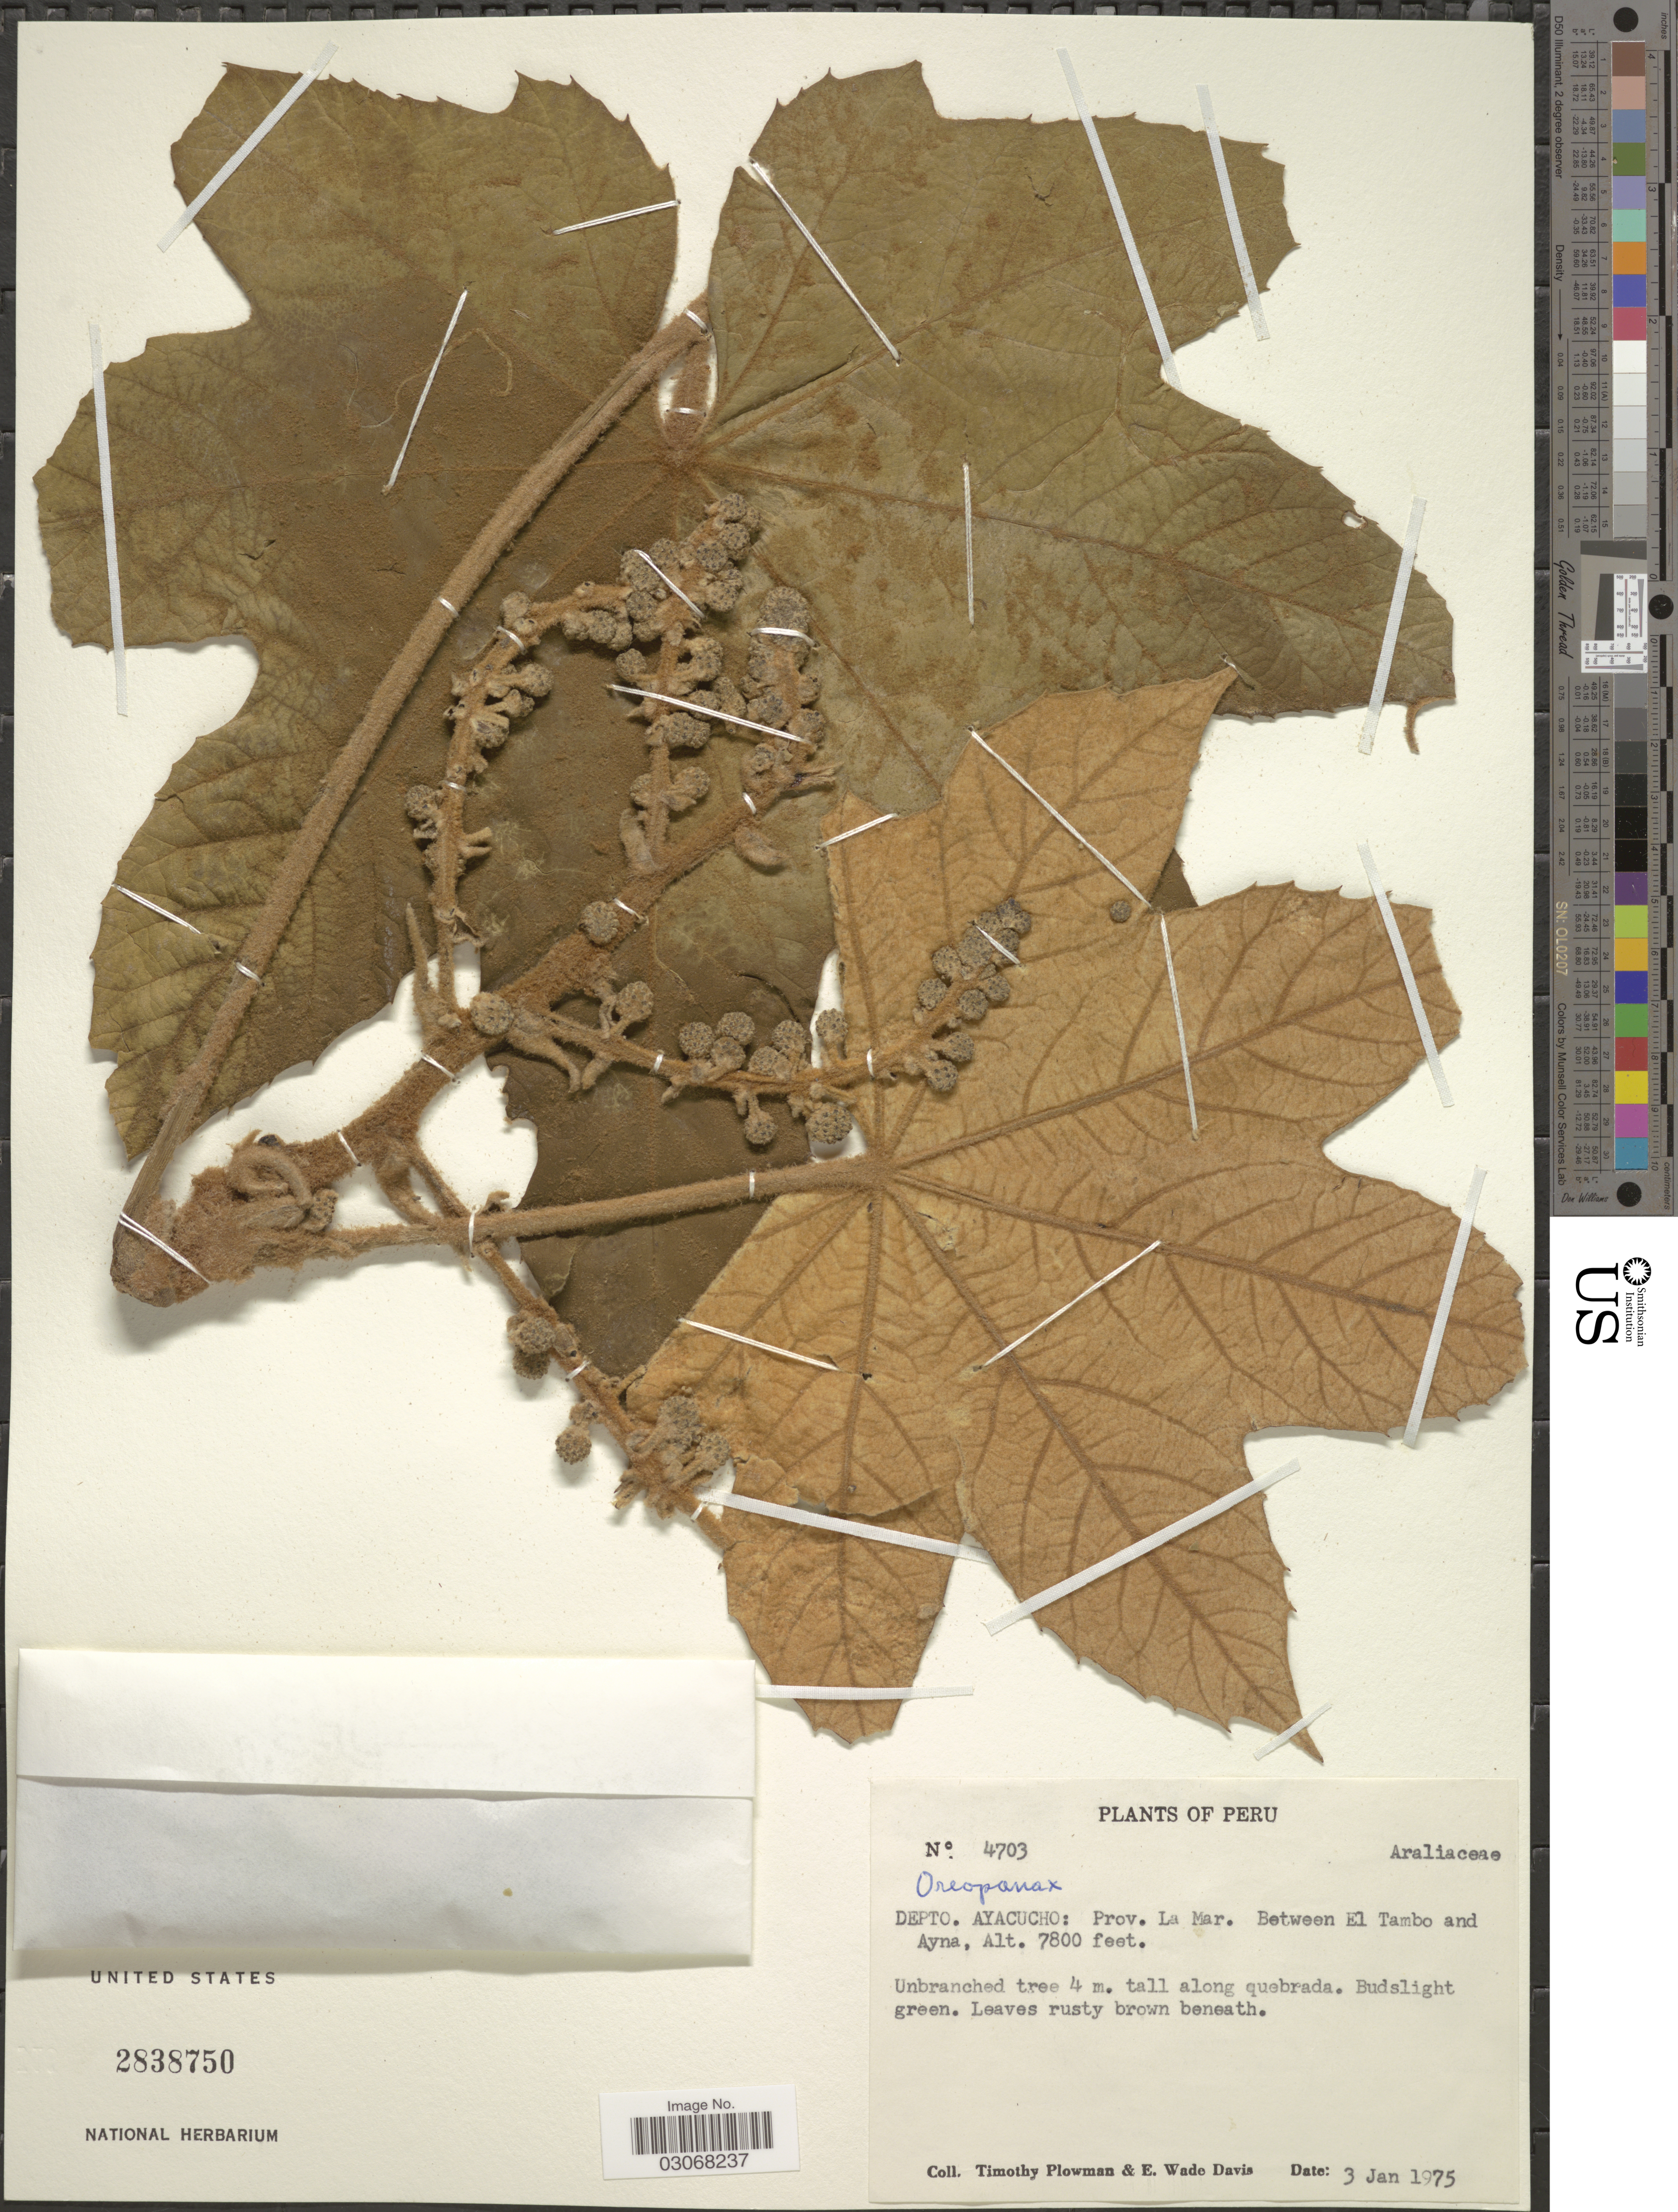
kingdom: Plantae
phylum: Tracheophyta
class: Magnoliopsida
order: Apiales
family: Araliaceae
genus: Oreopanax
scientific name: Oreopanax sp.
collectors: T. Plowman & E. Wade-Davis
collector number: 4703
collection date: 1975-01-03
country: Peru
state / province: Ayacucho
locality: Depto. Ayacucho: Prov. La Mar. Between El Tambo and Ayna.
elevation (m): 2377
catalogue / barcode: US 2838750